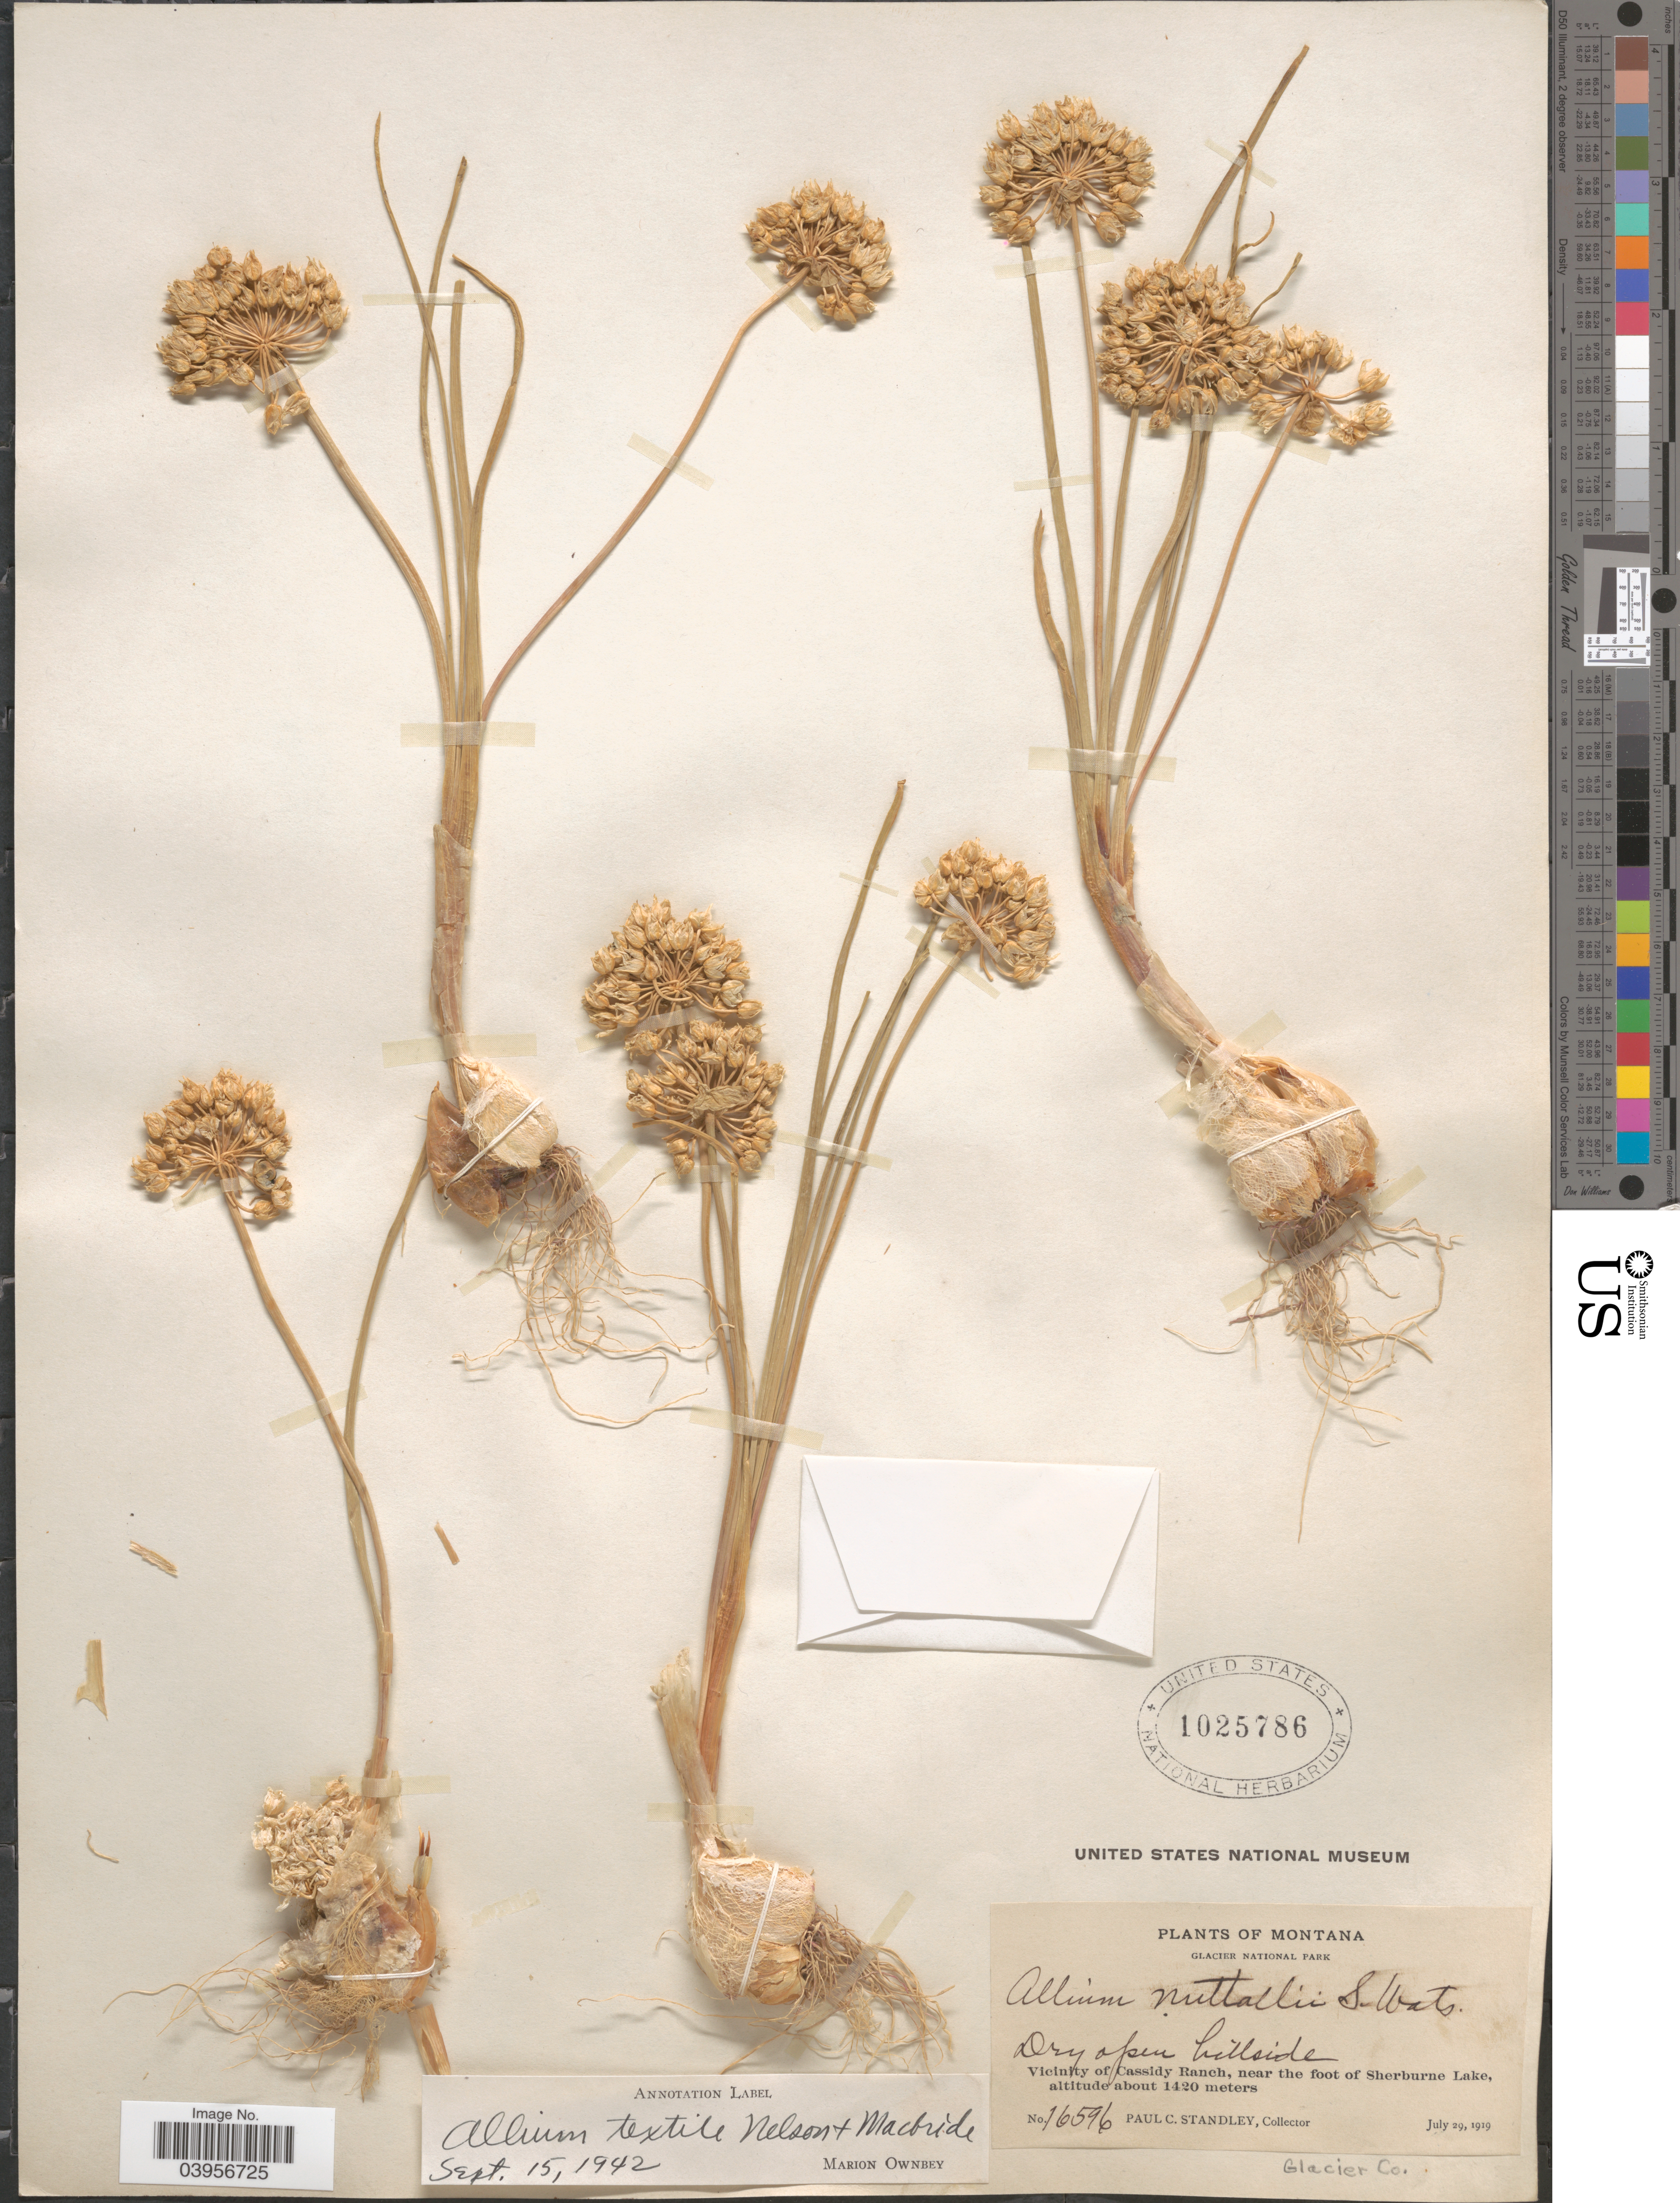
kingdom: Plantae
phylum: Tracheophyta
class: Liliopsida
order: Asparagales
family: Amaryllidaceae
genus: Allium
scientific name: Allium textile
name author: A. Nelson & J.F. Macbr.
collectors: P. C. Standley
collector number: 16596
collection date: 1919-07-29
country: United States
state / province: Montana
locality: Glacier National Park. Dry open hillside. Vicinity of Cassidy Ranch, near the foot of sherburne Lake. Glacier Co.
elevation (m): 1420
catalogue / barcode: US 1025786